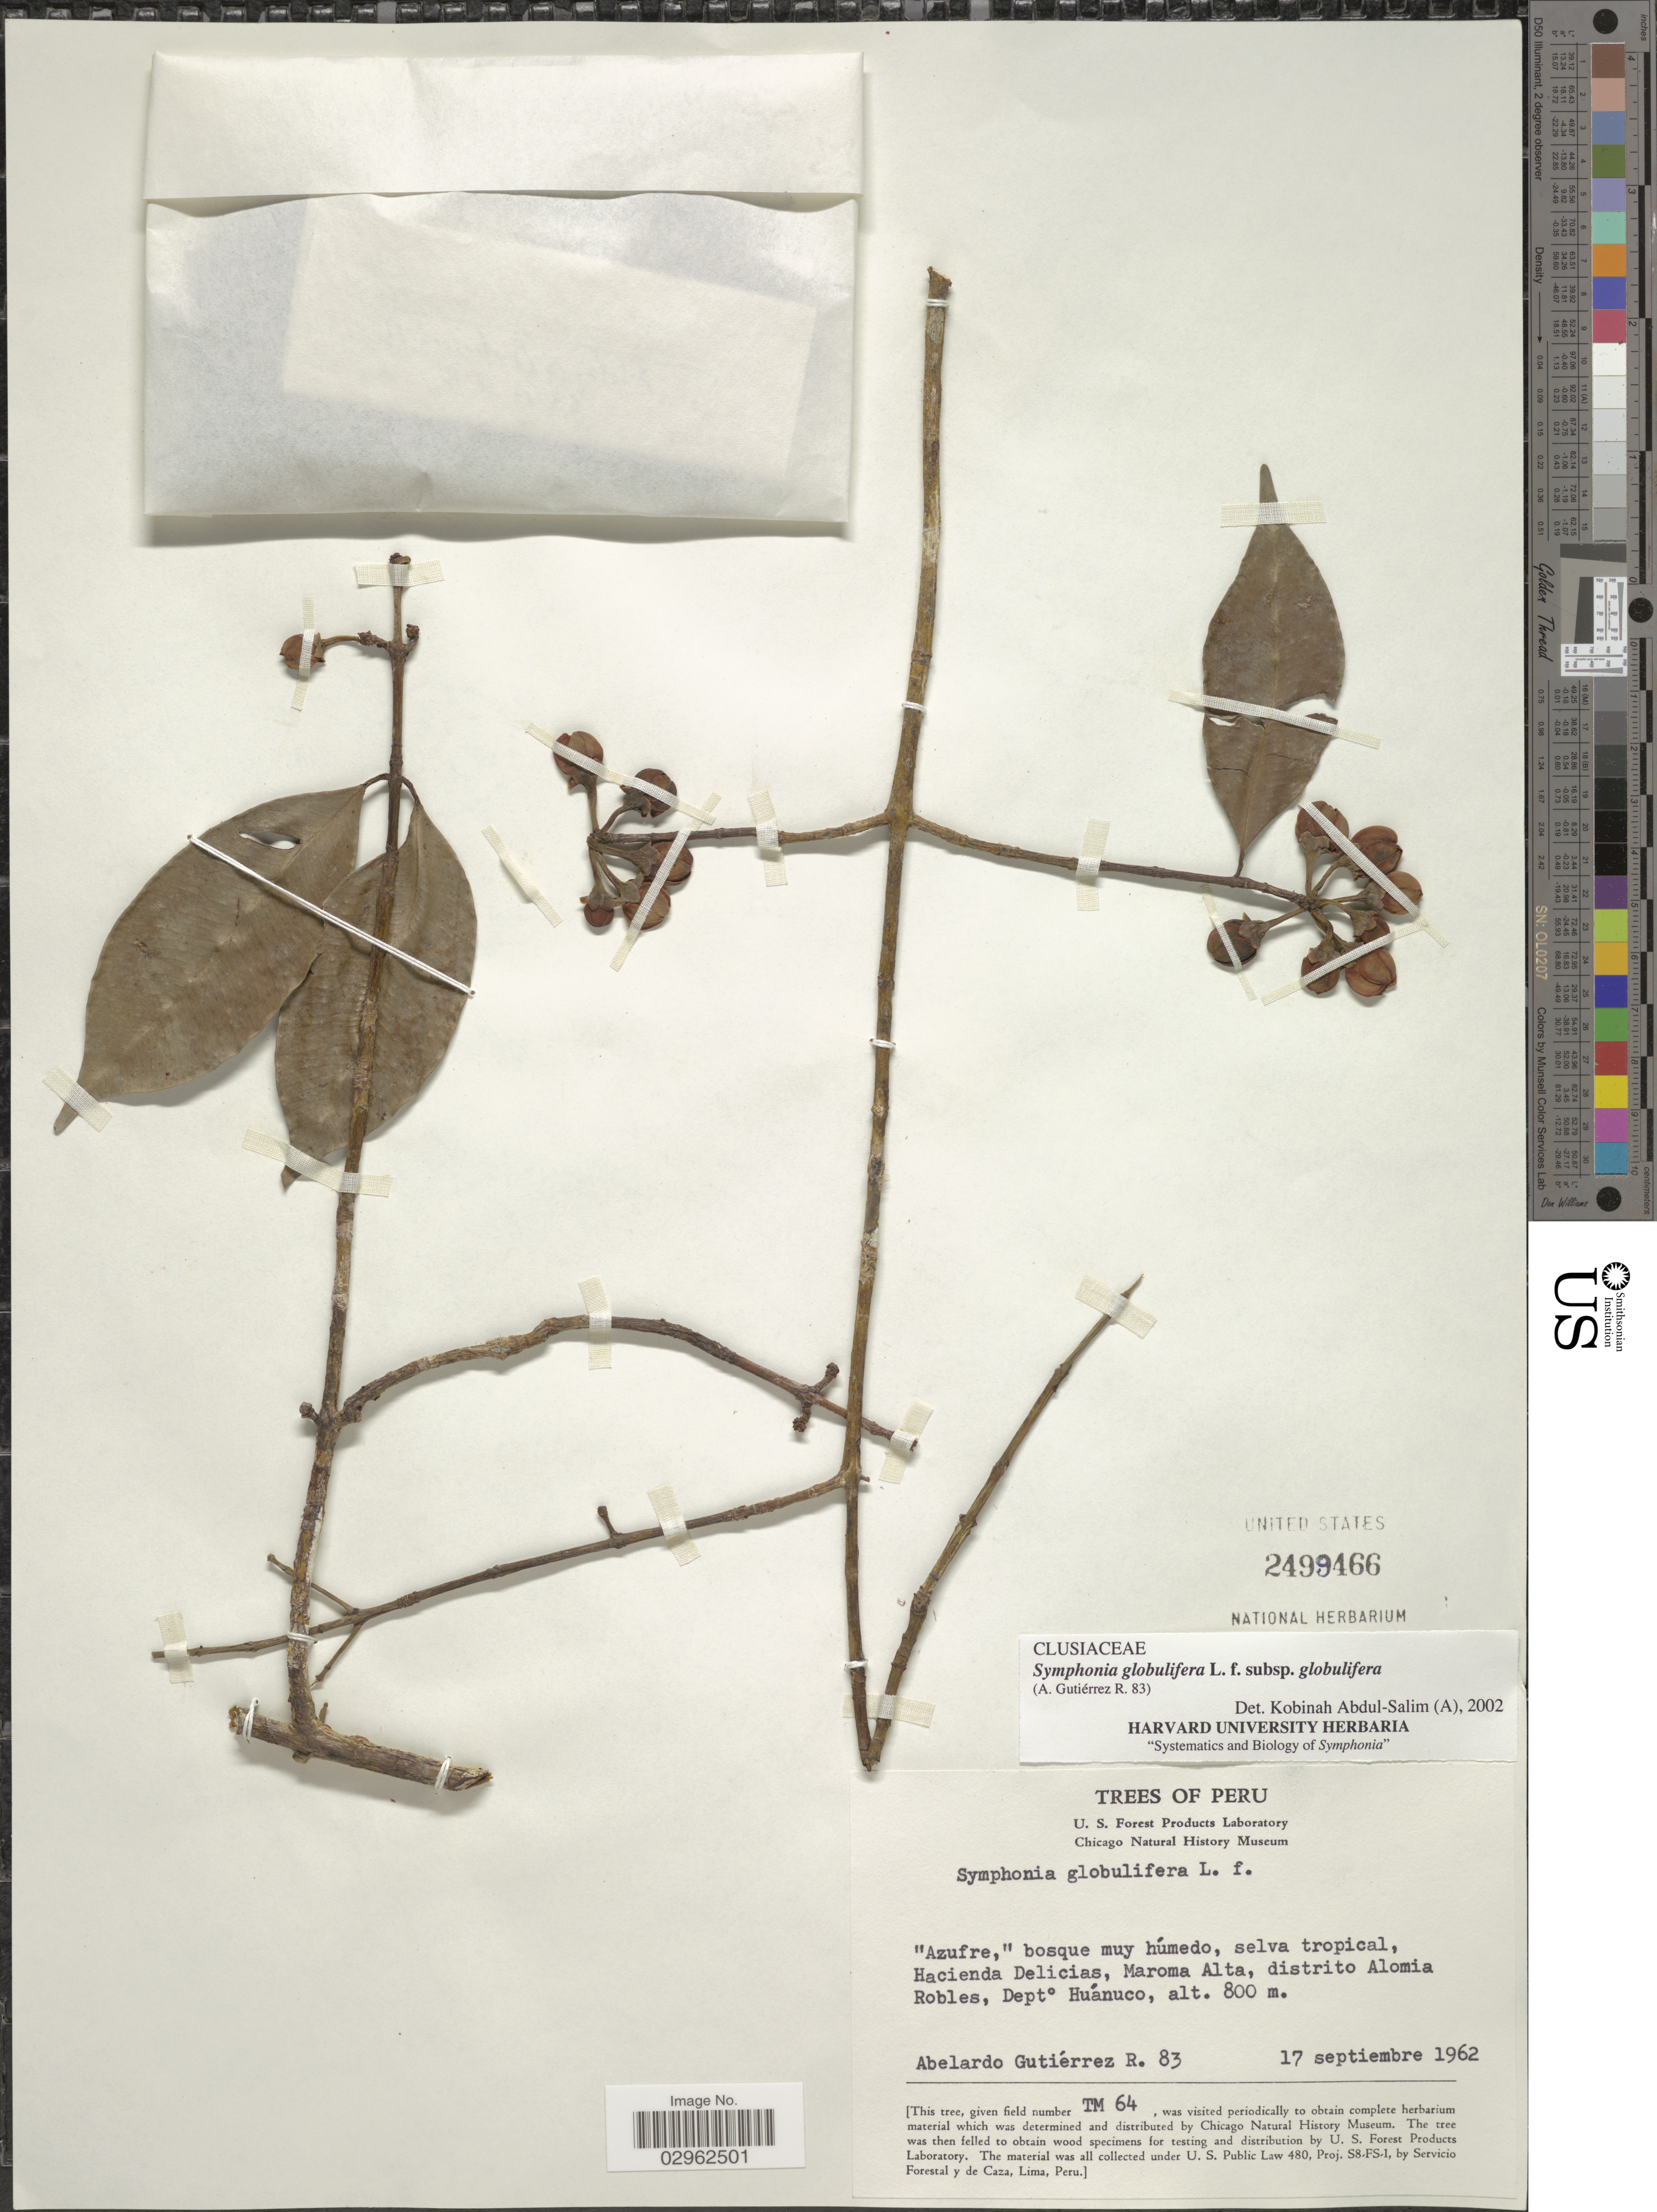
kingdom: Plantae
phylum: Tracheophyta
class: Magnoliopsida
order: Malpighiales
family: Clusiaceae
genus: Symphonia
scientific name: Symphonia globulifera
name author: L. f.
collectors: A. Gutiérrez R.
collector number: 83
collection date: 1962-09-17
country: Peru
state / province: Huánuco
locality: Hacienda Delicias, Maroma Alta, distrito Alomia Robles, Depto Huánuco.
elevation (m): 800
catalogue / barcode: US 2499466